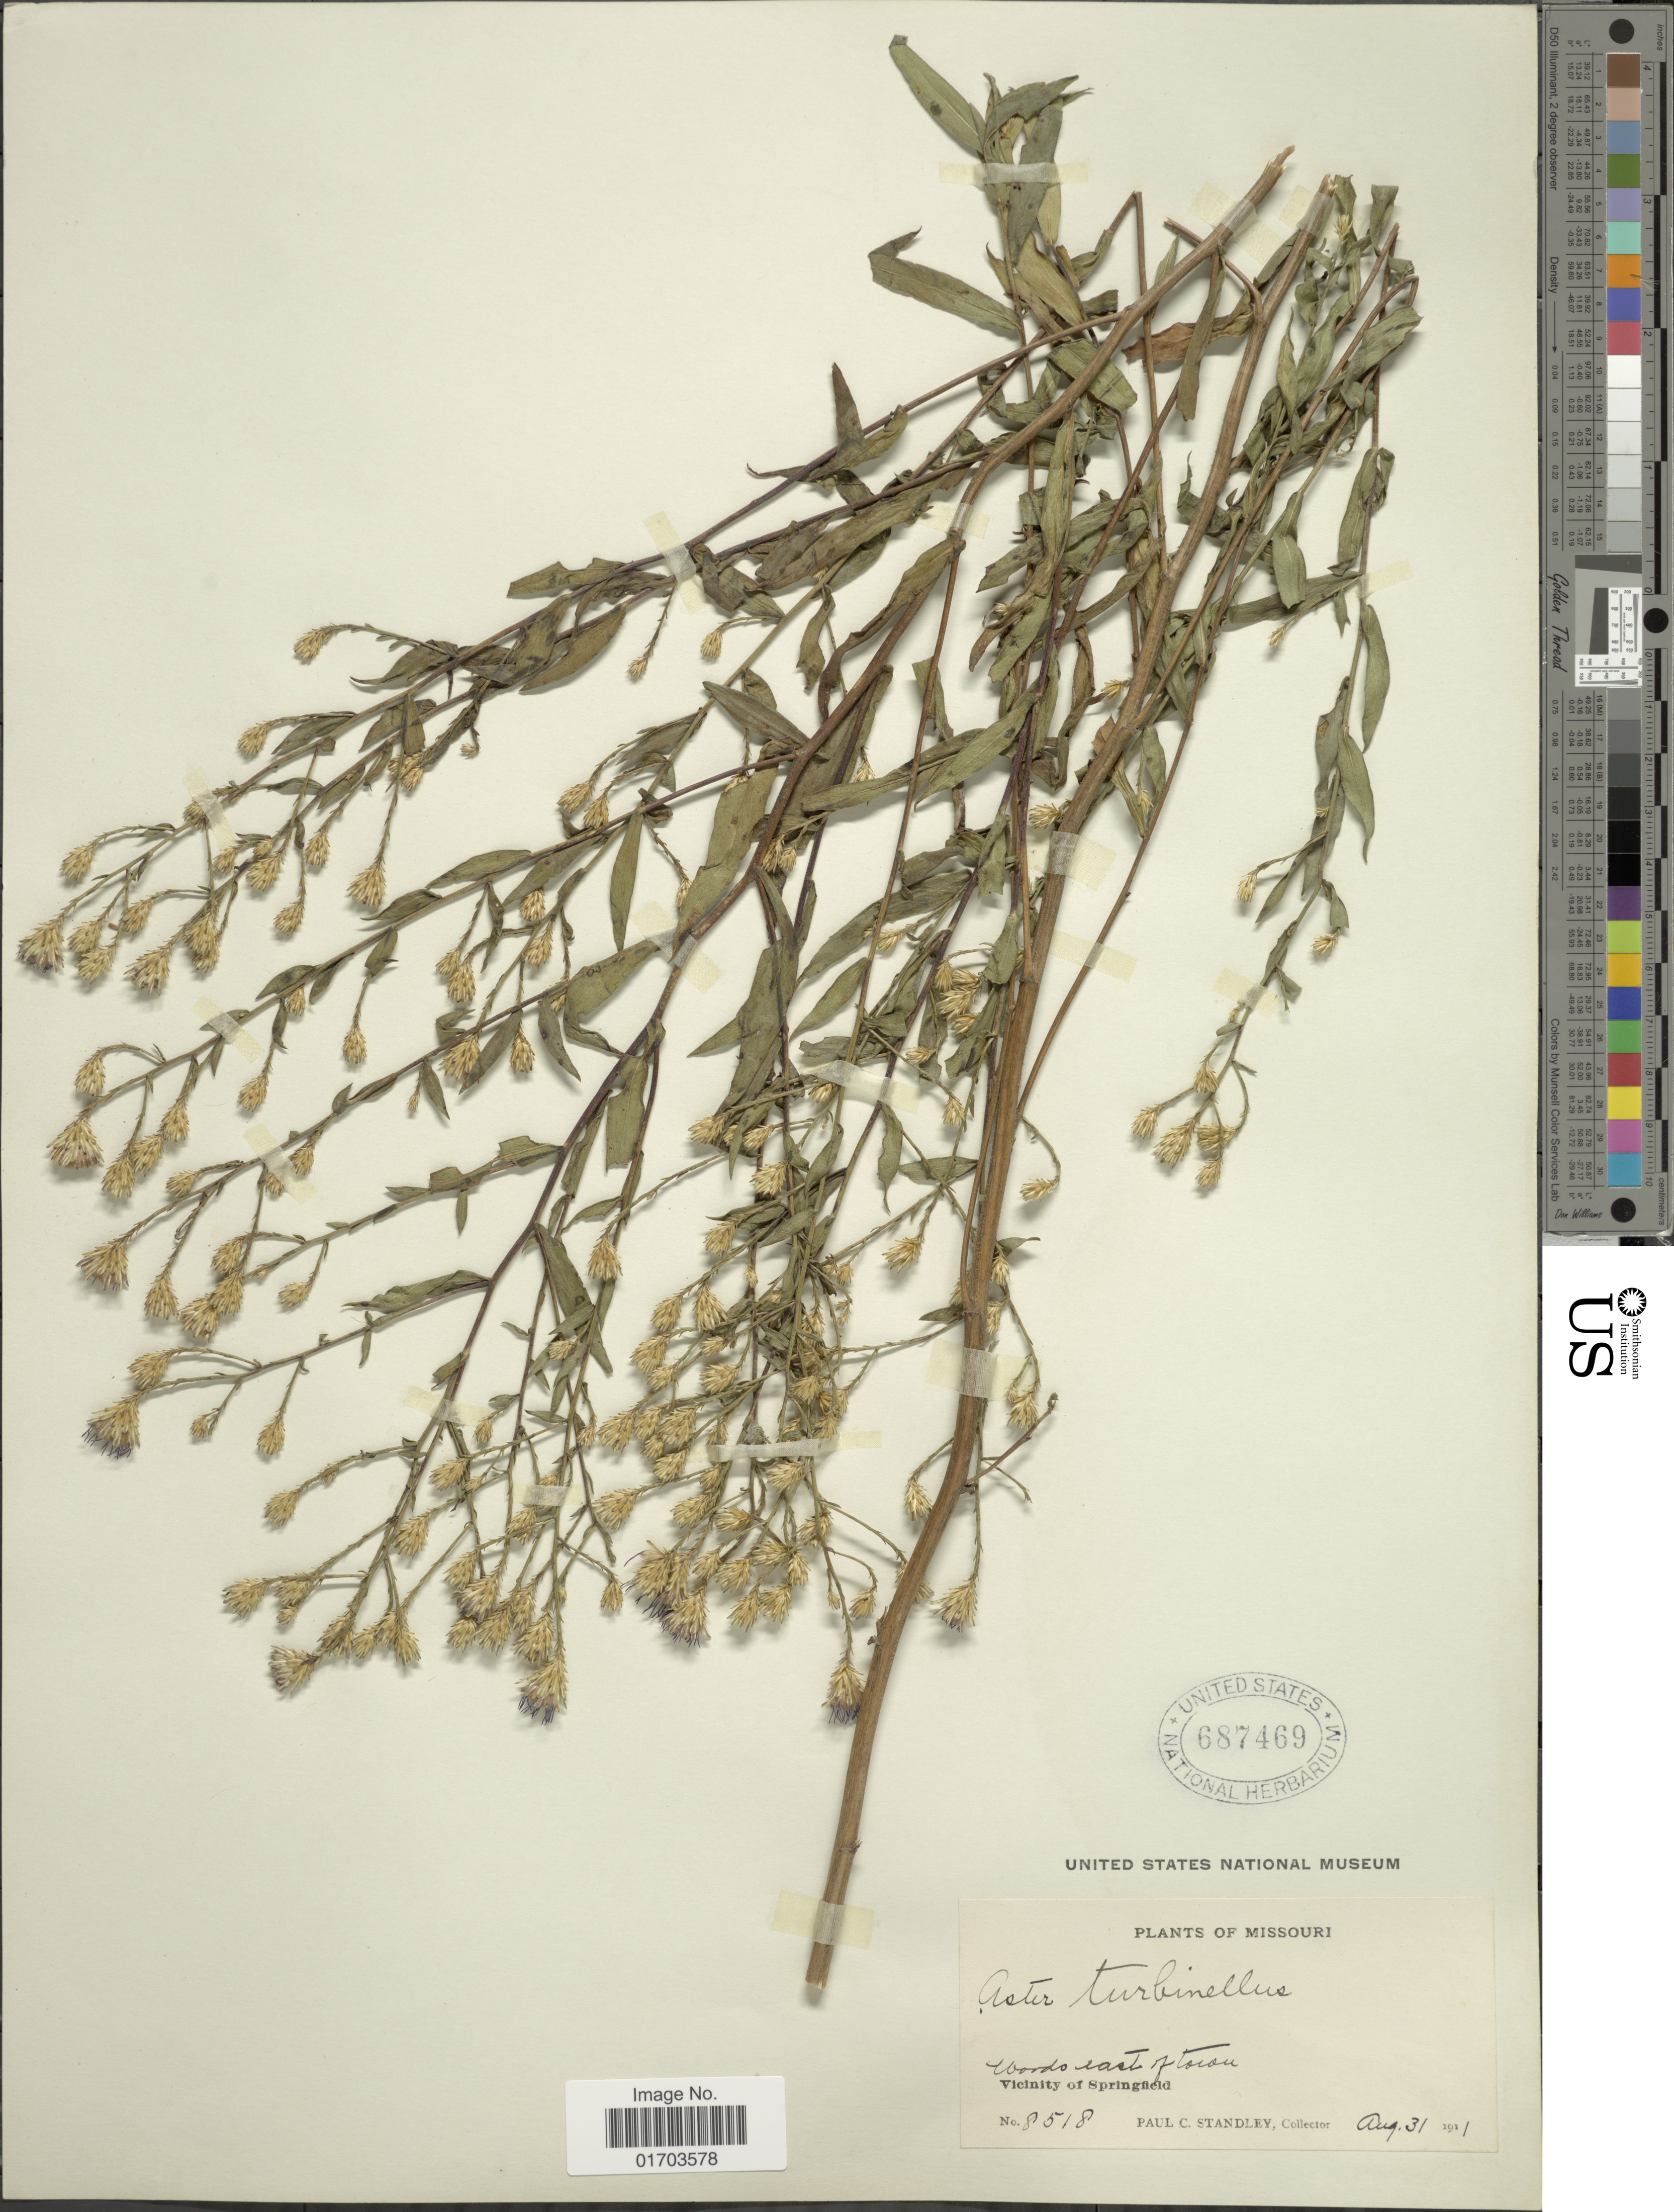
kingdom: Plantae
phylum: Tracheophyta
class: Magnoliopsida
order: Asterales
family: Asteraceae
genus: Symphyotrichum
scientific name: Symphyotrichum turbinellum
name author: (Lindl.) G.L. Nesom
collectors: P. C. Standley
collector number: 8518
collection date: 1911-08-31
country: United States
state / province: Missouri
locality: Missouri. Woods east of town. Vicinity of Springfield.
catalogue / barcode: US 687468